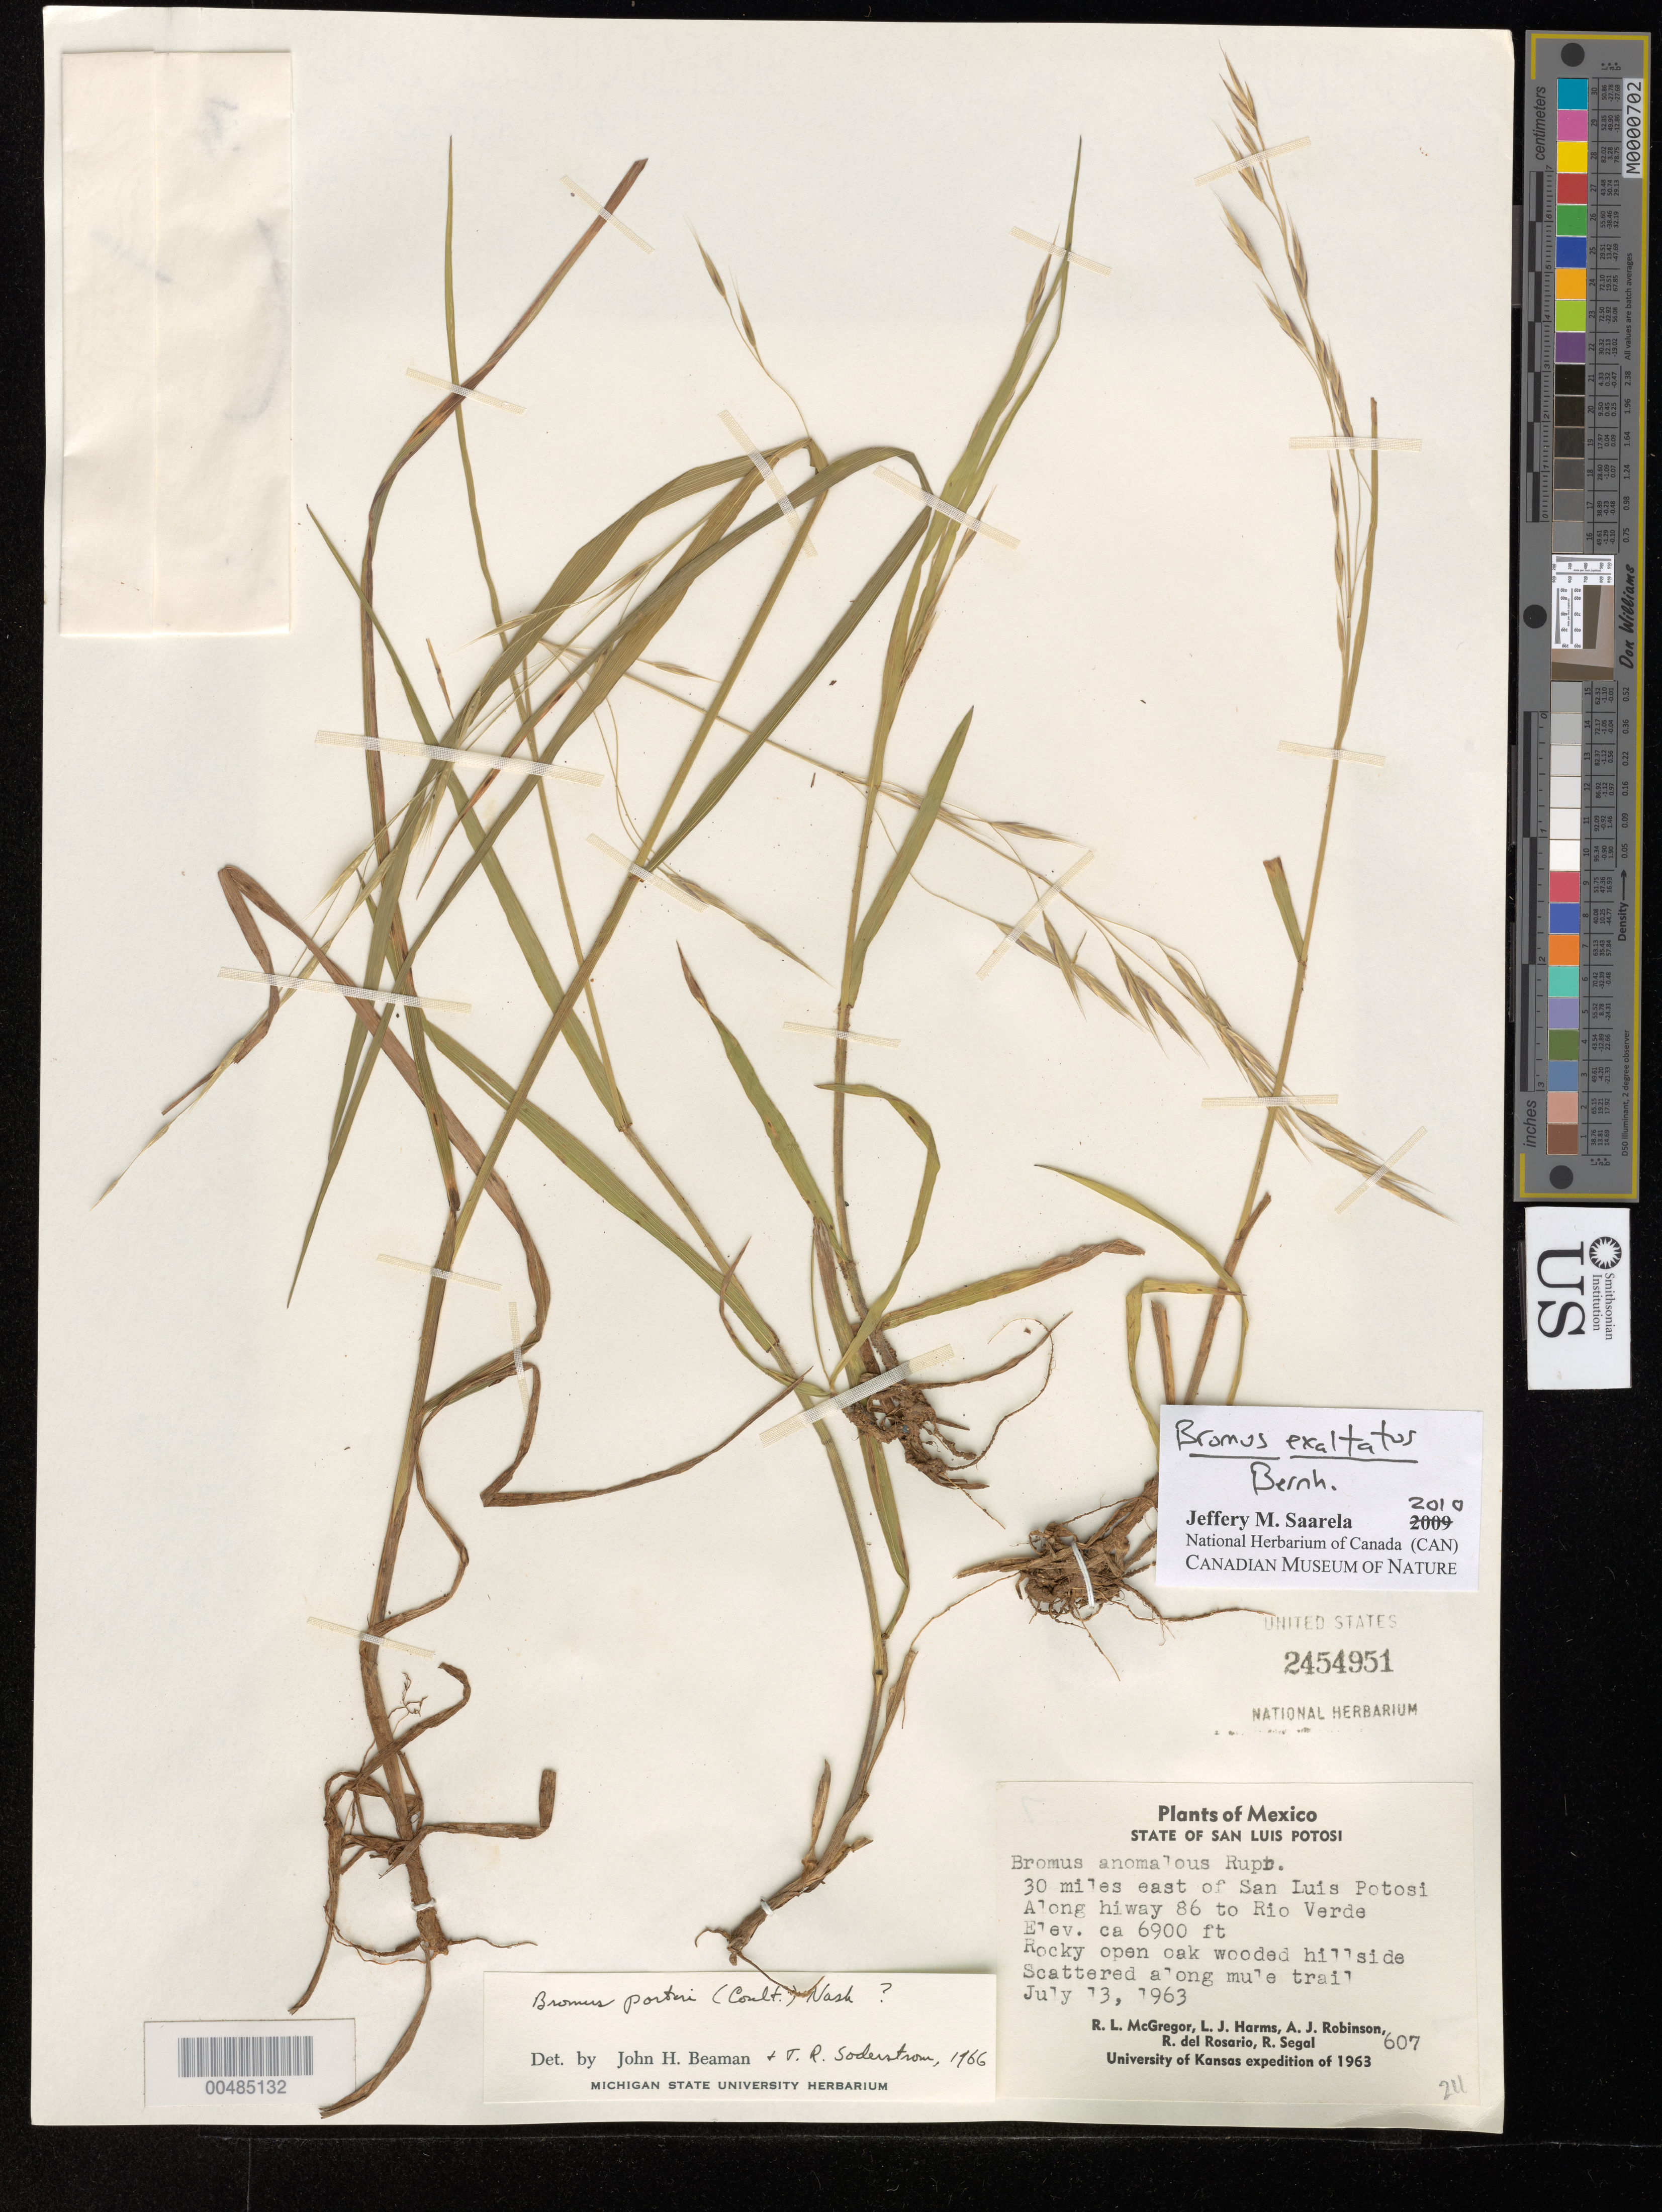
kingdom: Plantae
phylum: Tracheophyta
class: Liliopsida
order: Poales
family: Poaceae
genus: Bromus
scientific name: Bromus exaltatus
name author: Bernhardi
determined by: Saarela, J. M., (CAN), Canadian Museum of Nature (CANADA)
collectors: R. McGregor, L. Harms & A. J. Robinson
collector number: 607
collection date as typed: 13 Jul 1963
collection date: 1963-07-13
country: Mexico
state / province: San Luis Potosi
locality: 30 mi E of San Luis Potosi, along hwy 86 to Rio Verde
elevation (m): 2103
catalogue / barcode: US 2454951